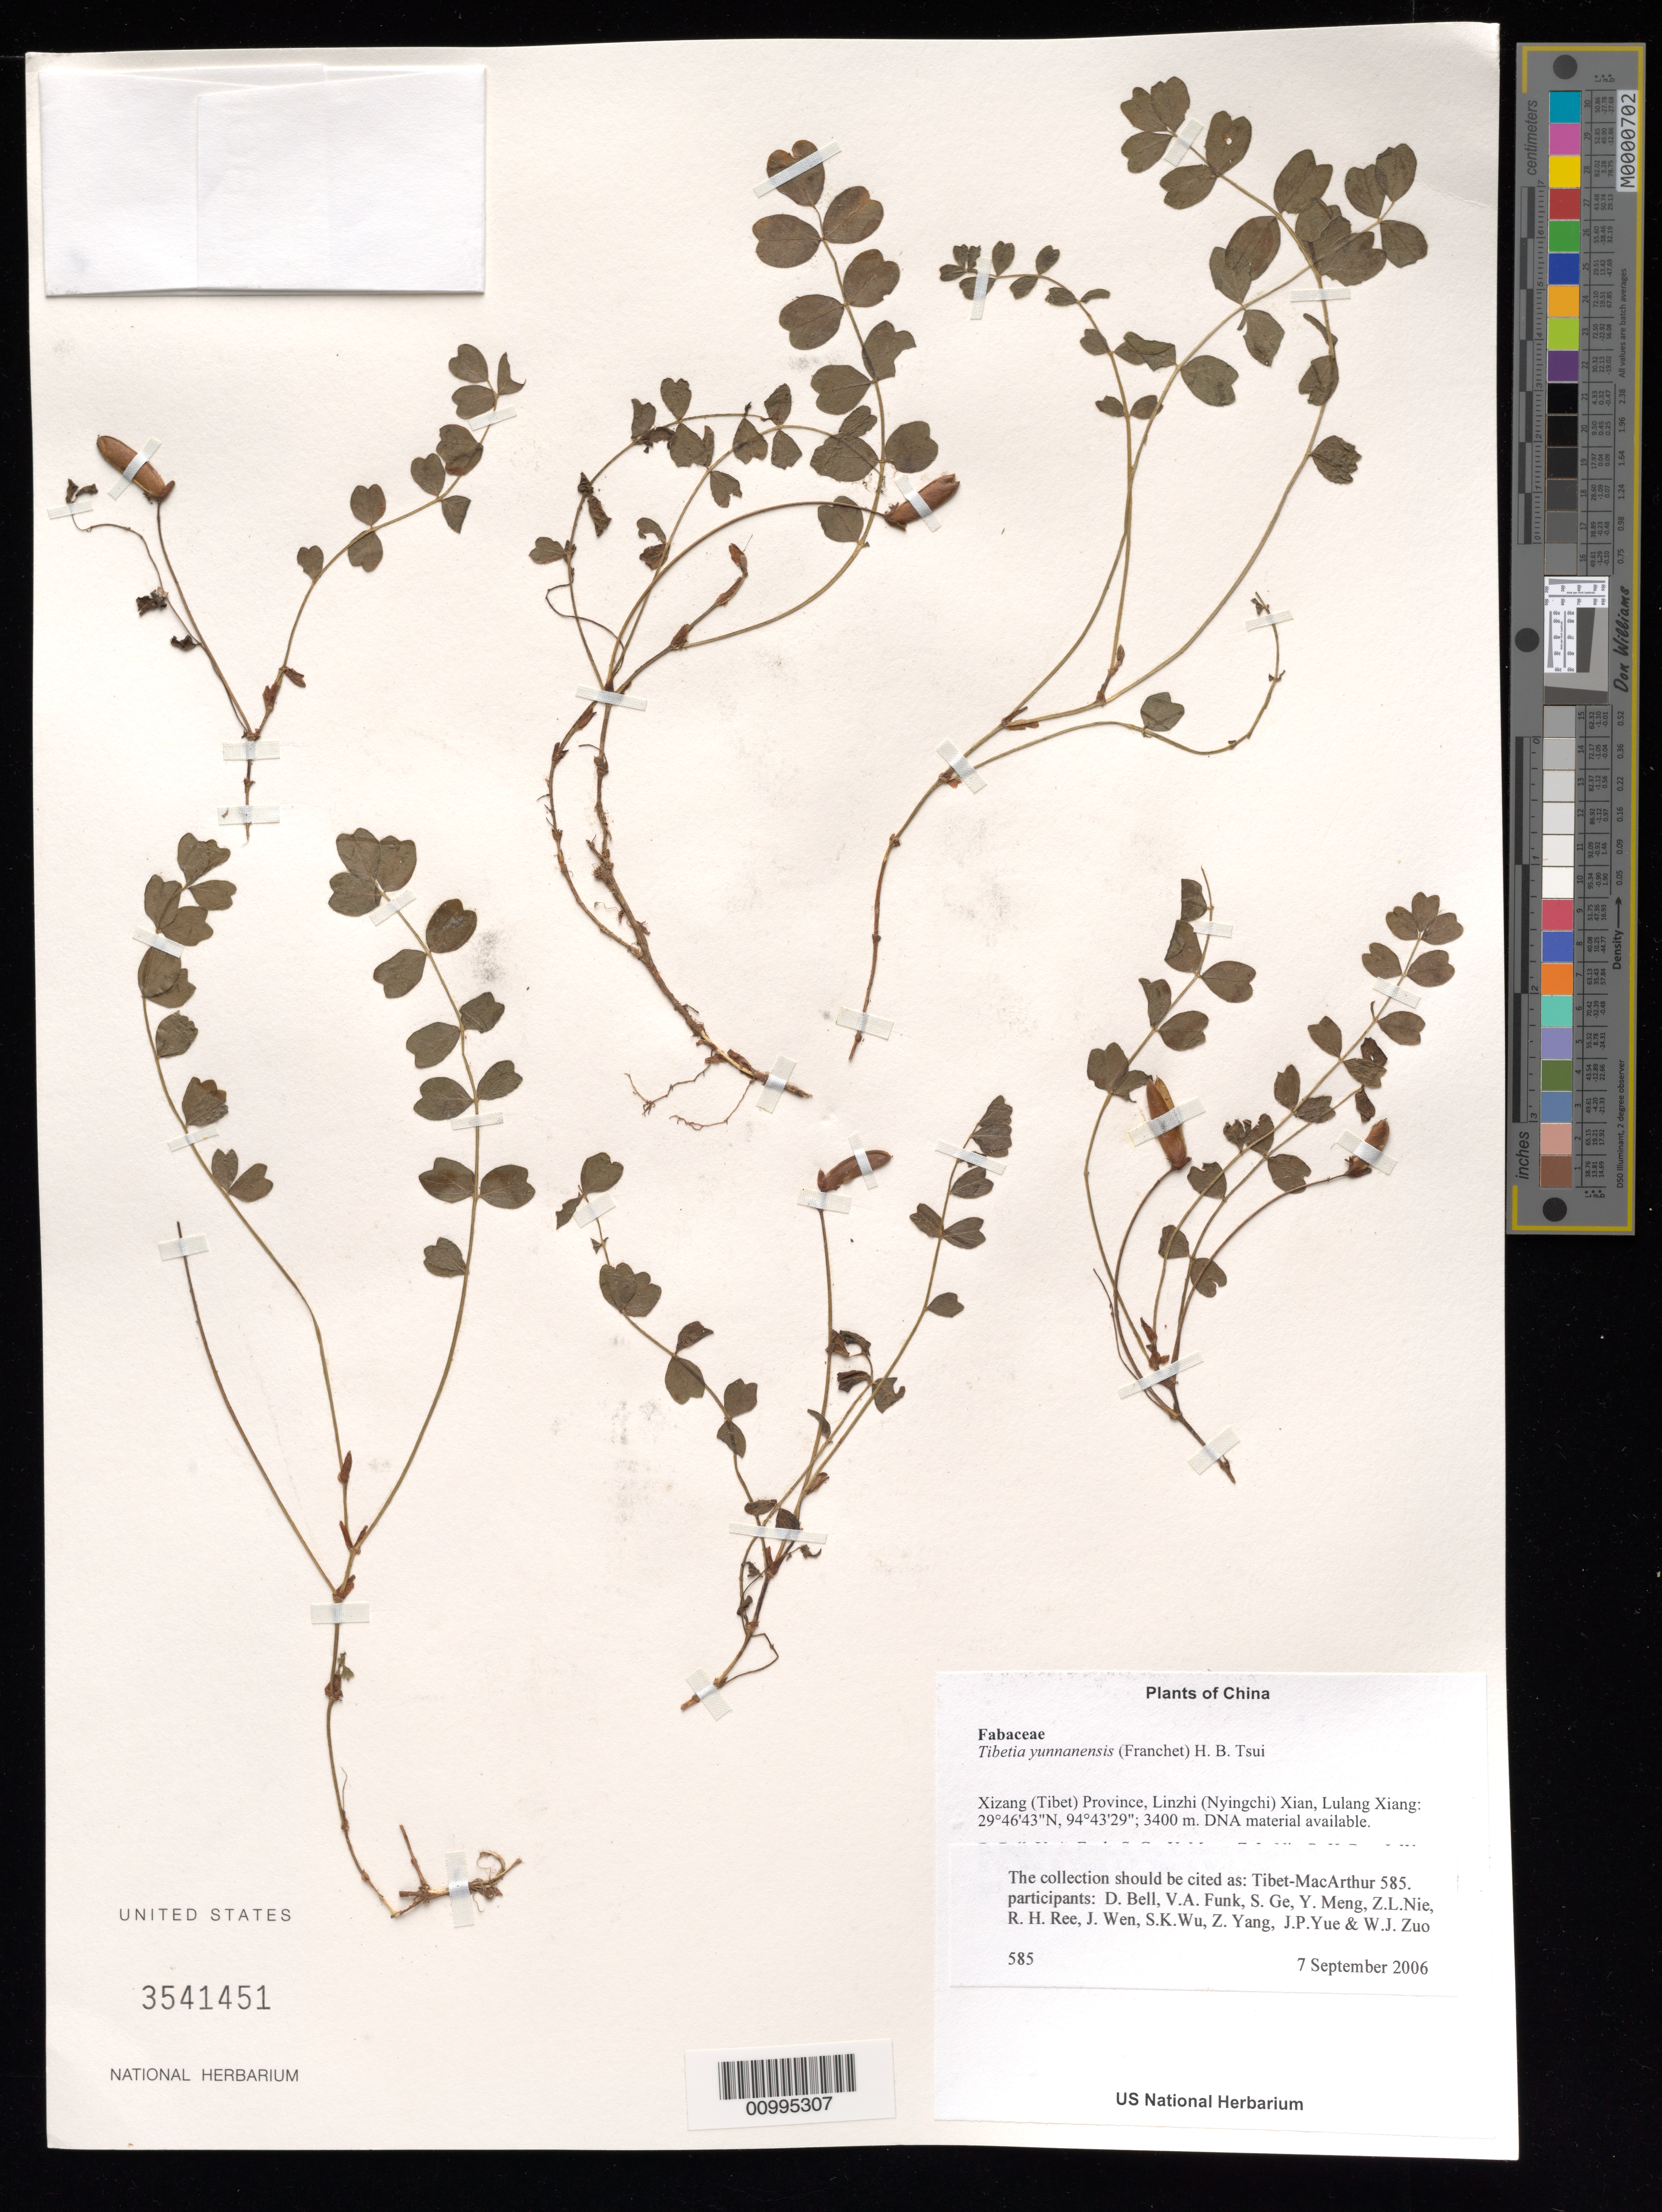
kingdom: Plantae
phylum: Tracheophyta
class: Magnoliopsida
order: Fabales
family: Fabaceae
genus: Tibetia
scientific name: Tibetia yunnanensis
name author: (Franch.) H.B. Cui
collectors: Tibet-MacArthur, D. A. Bell, V. Funk, S. Ge, Y. Meng, Z. Nie, R. Ree, J. Wen, S. K. Wu, Z. Yang, J. Yue & W. Zuo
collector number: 585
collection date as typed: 07 Sep 2006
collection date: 2006-09-07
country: China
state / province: Xizang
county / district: Linzhi (Nyingchi) Xian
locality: Lulang Xiang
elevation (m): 3400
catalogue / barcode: US 3541451